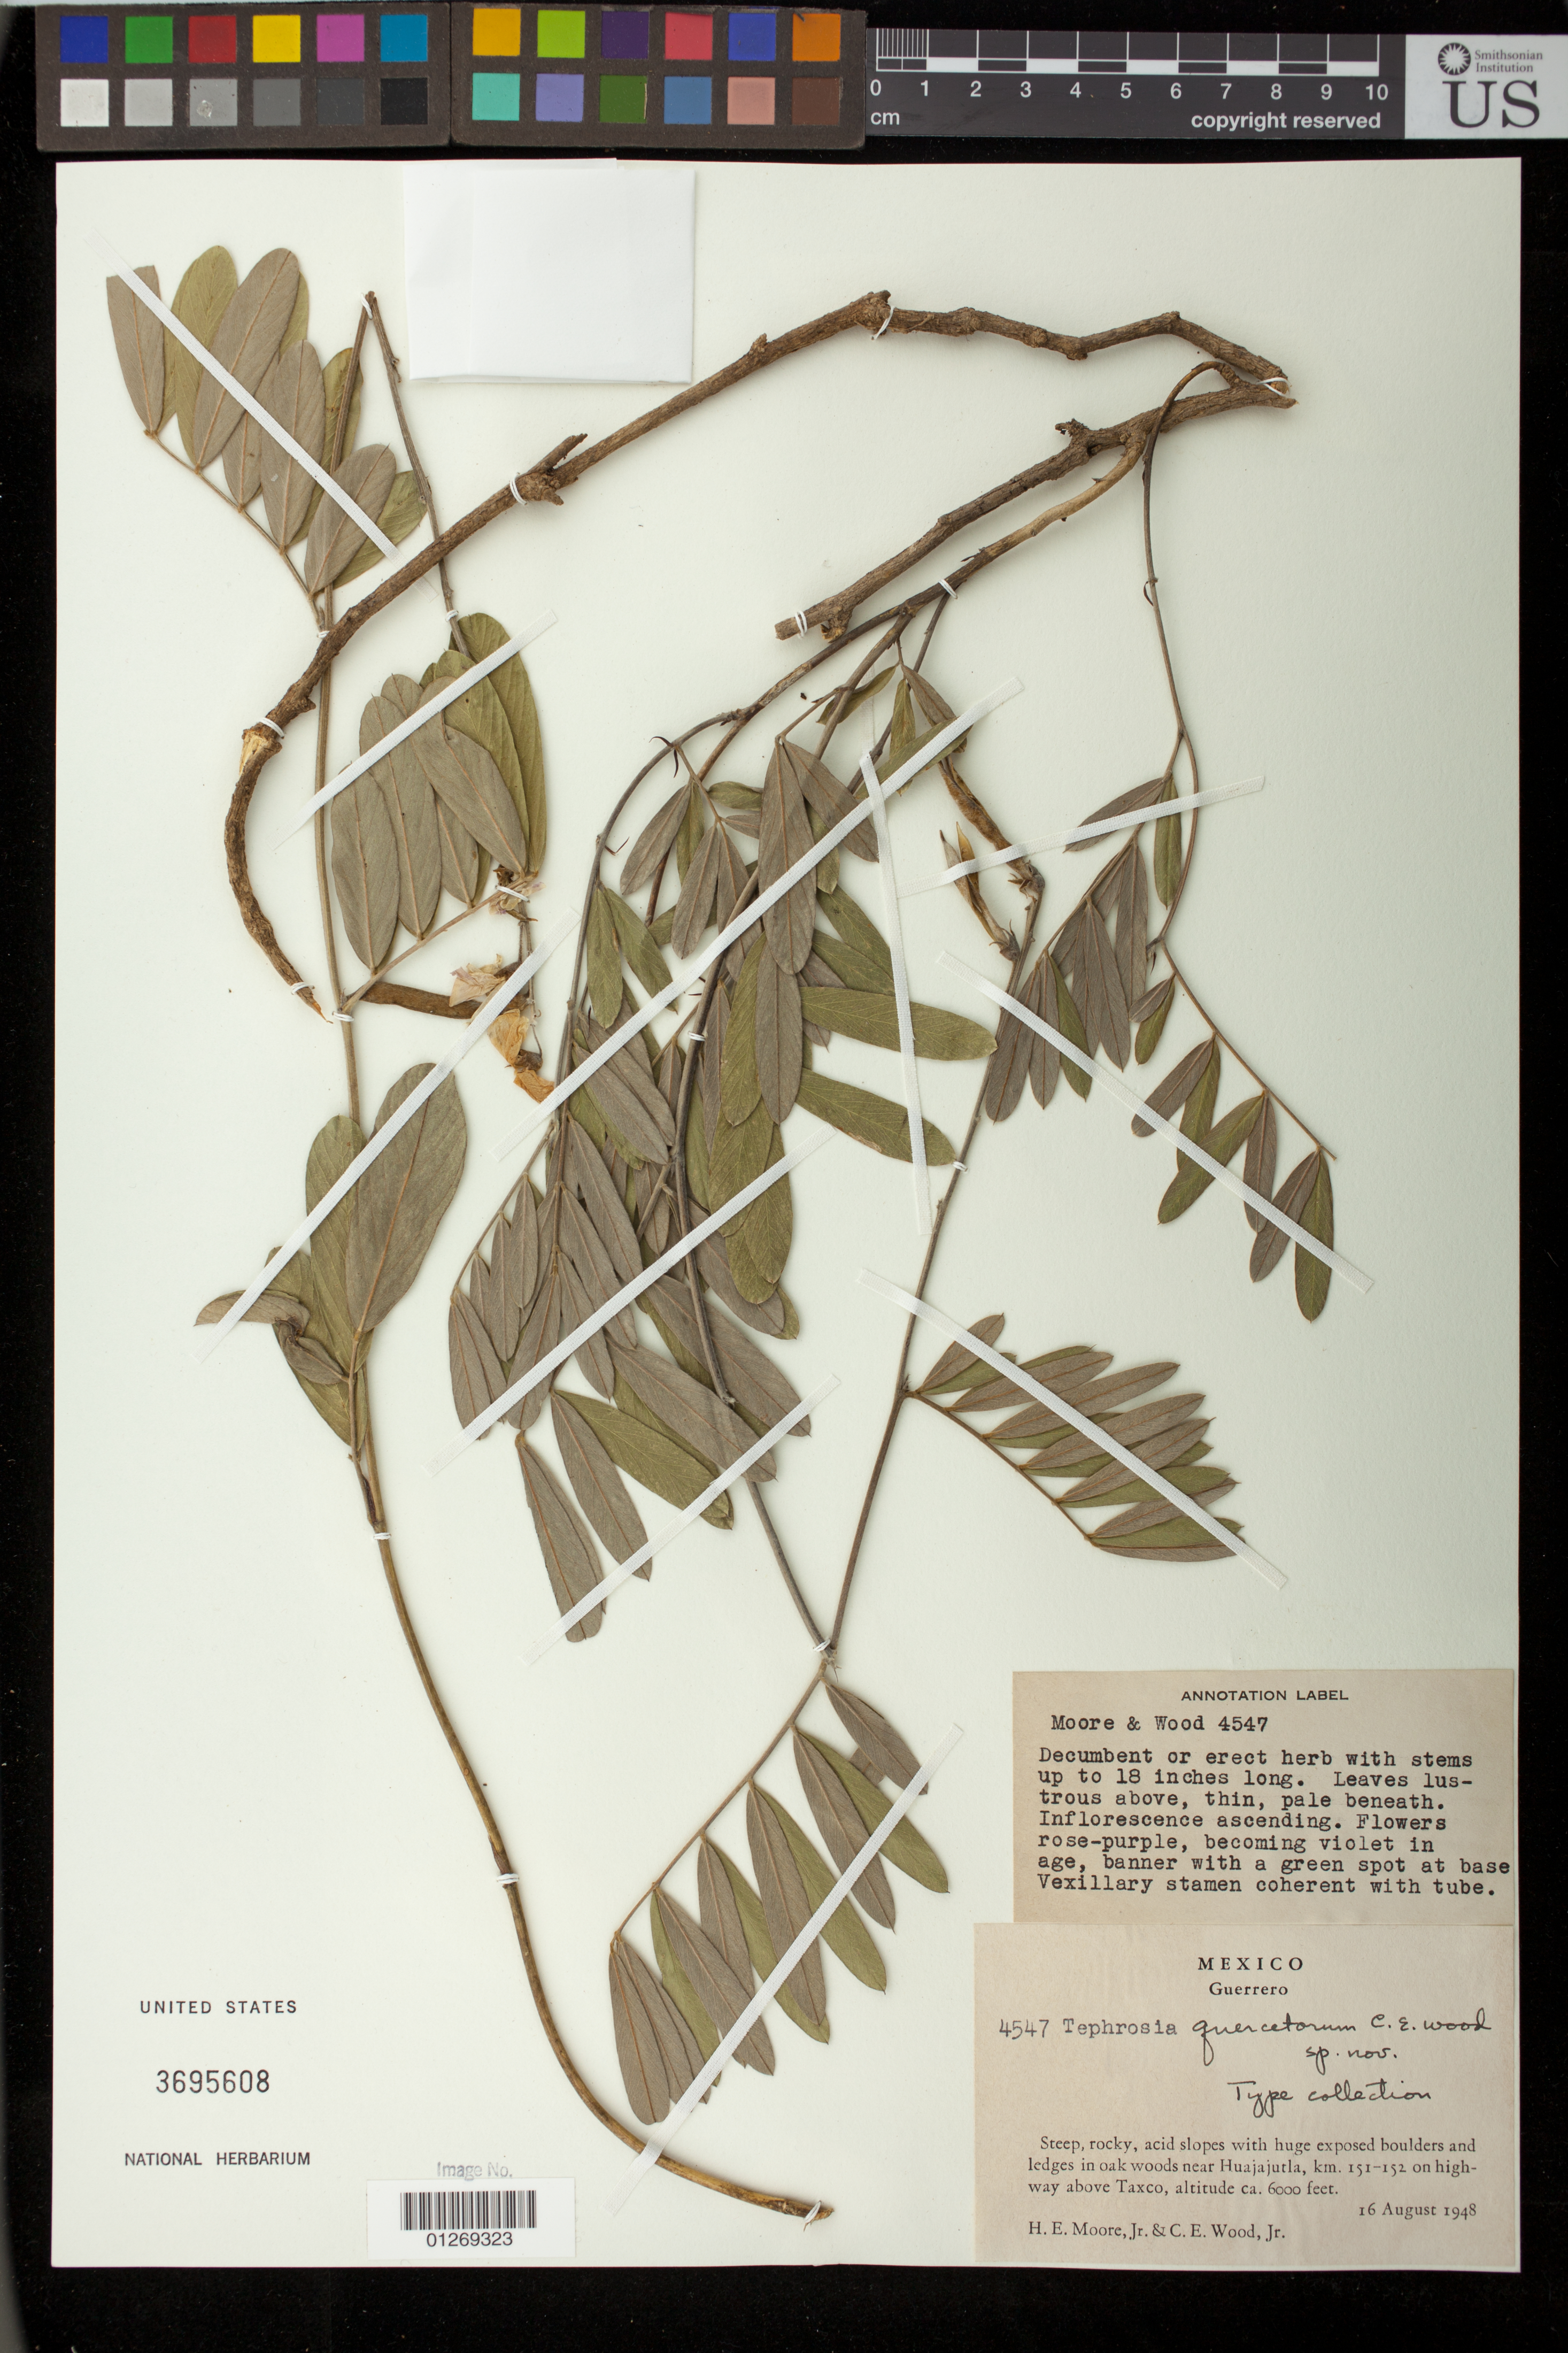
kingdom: Plantae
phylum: Tracheophyta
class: Magnoliopsida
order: Fabales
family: Fabaceae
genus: Tephrosia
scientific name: Tephrosia quercetorum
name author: C.E. Wood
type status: Isotype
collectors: H. E. Moore & C. E. Wood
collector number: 4547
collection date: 1948-08-16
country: Mexico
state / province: Guerrero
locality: Near Huajajutla, km 151-152 on highway above Taxco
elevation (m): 1829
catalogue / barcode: US 3695608